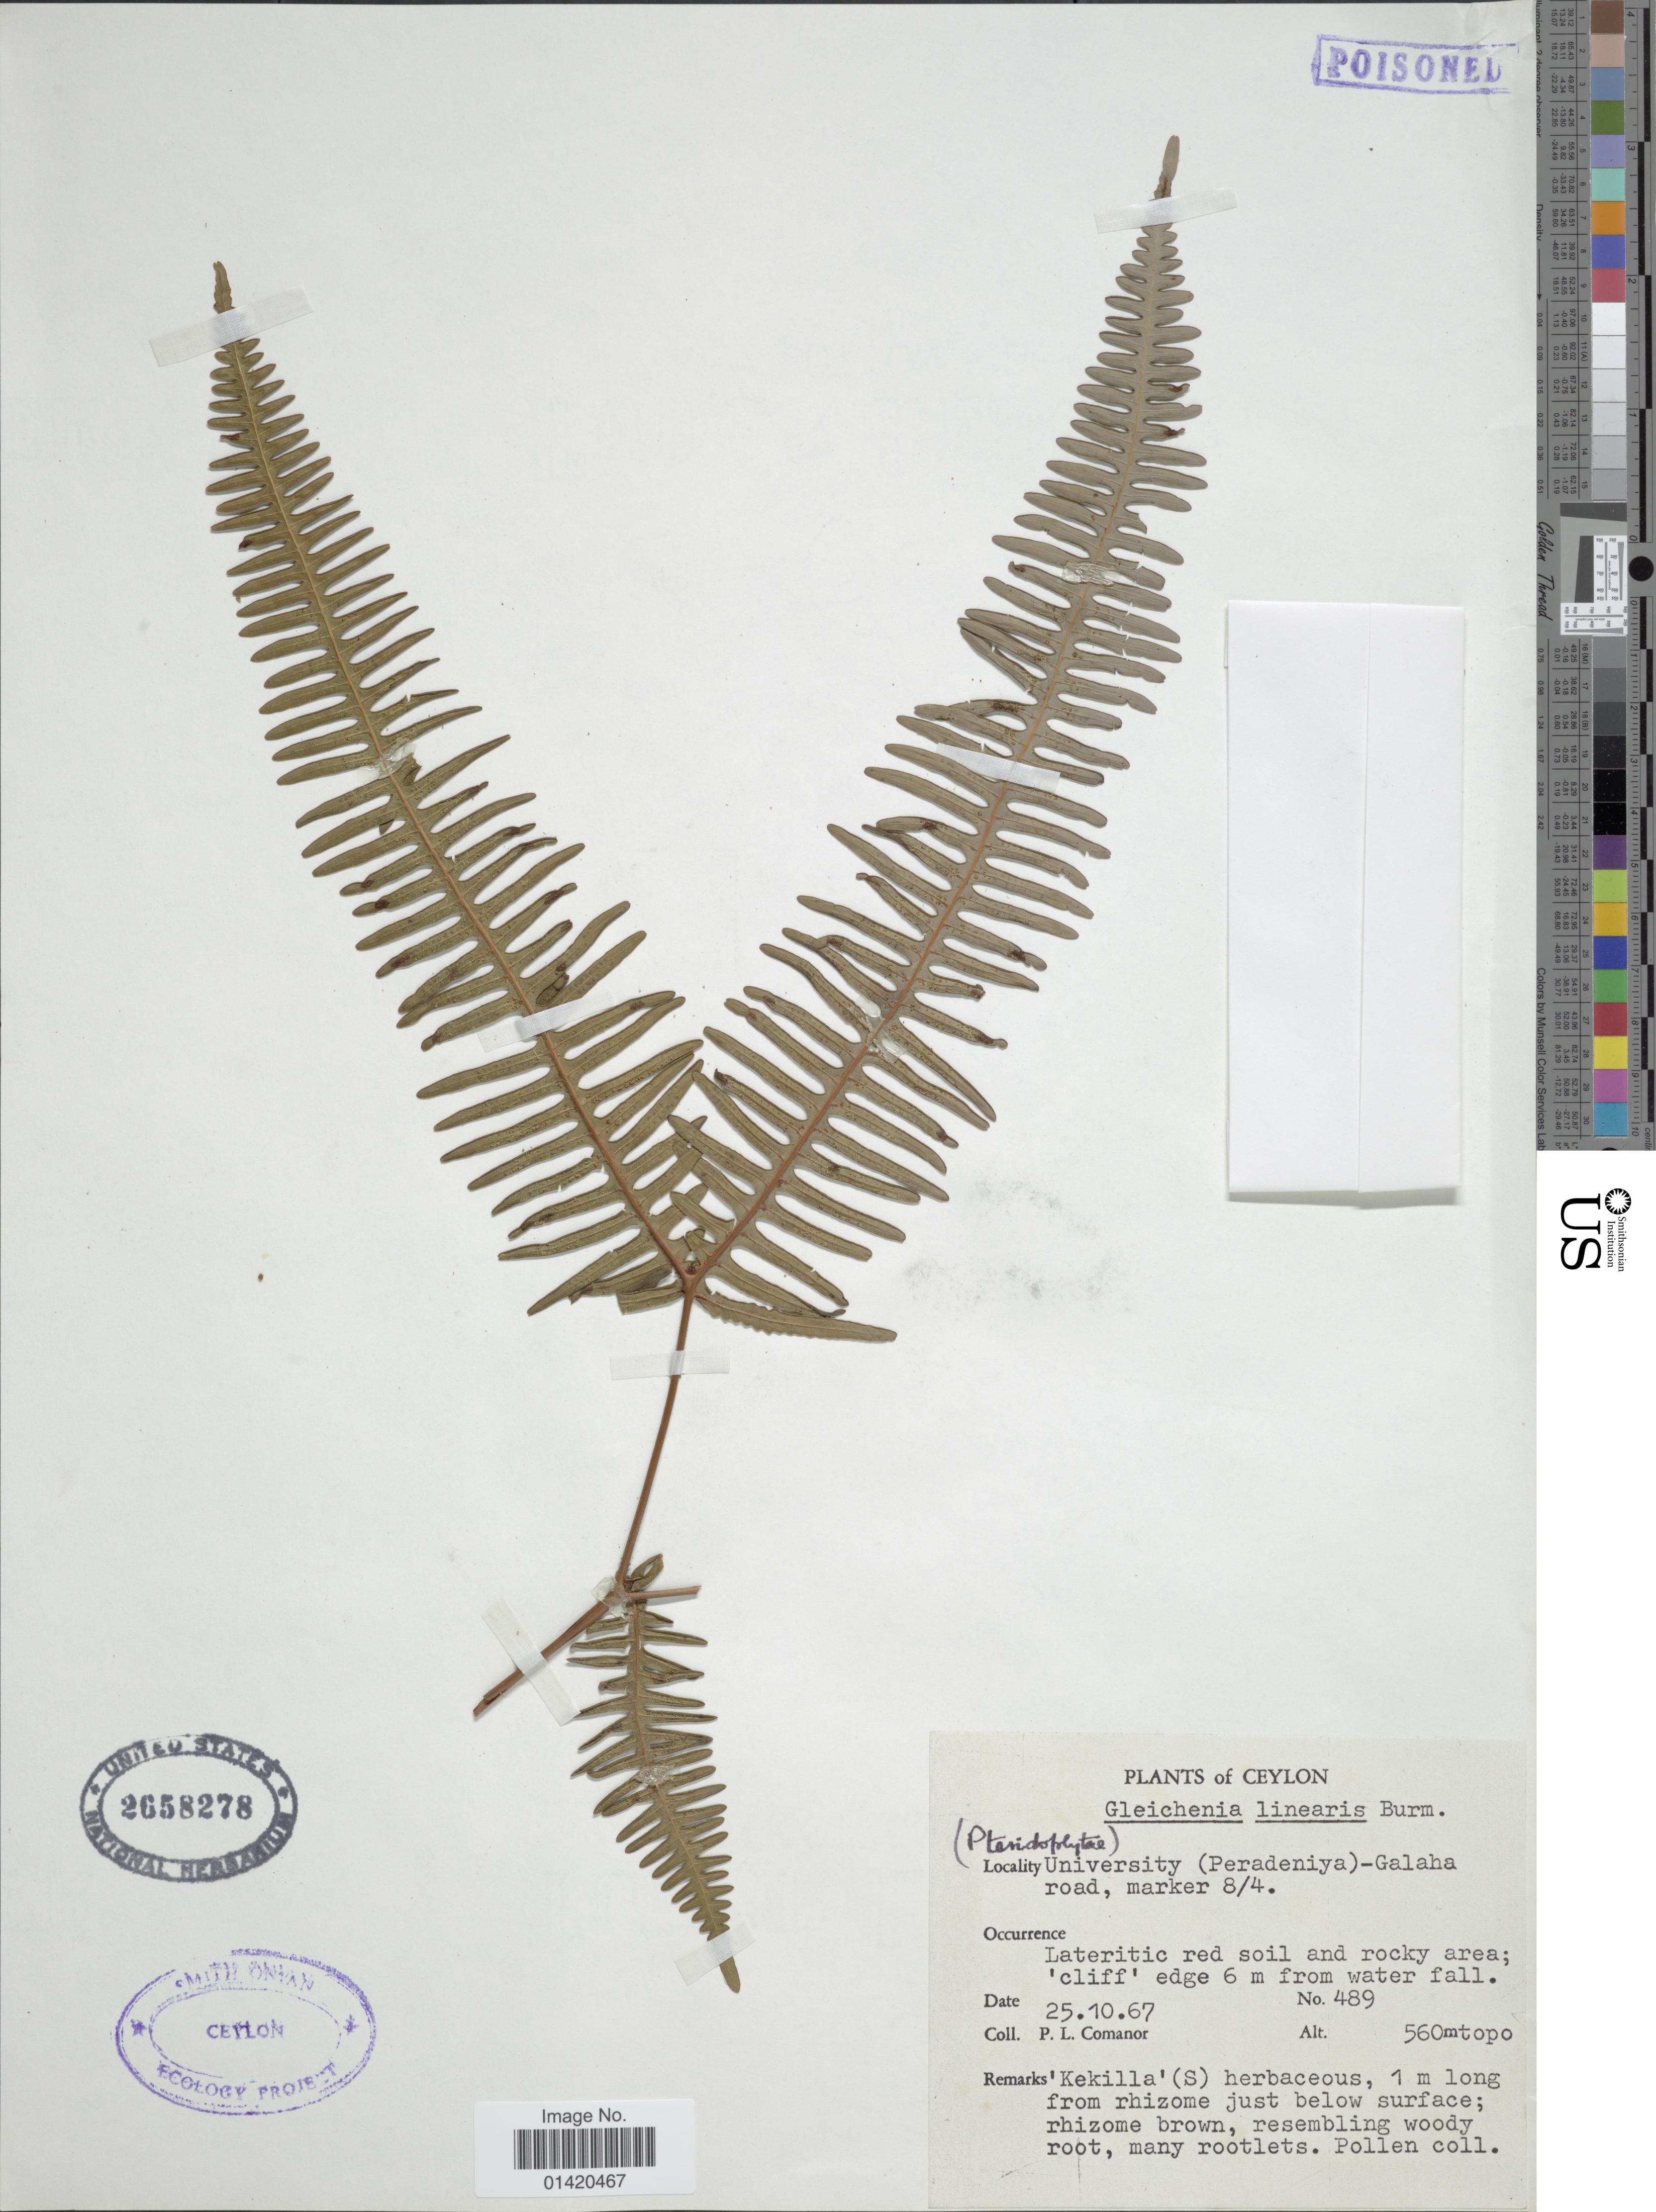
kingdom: Plantae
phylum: Tracheophyta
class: Polypodiopsida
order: Gleicheniales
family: Gleicheniaceae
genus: Dicranopteris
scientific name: Dicranopteris linearis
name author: (Burm. f.) Underw.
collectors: P. Comanor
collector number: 489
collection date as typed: Transcribed d/m/y: 25/10/67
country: Sri Lanka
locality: Ceylon, Galaha road, marker 8/4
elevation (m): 560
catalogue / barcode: US 2658278